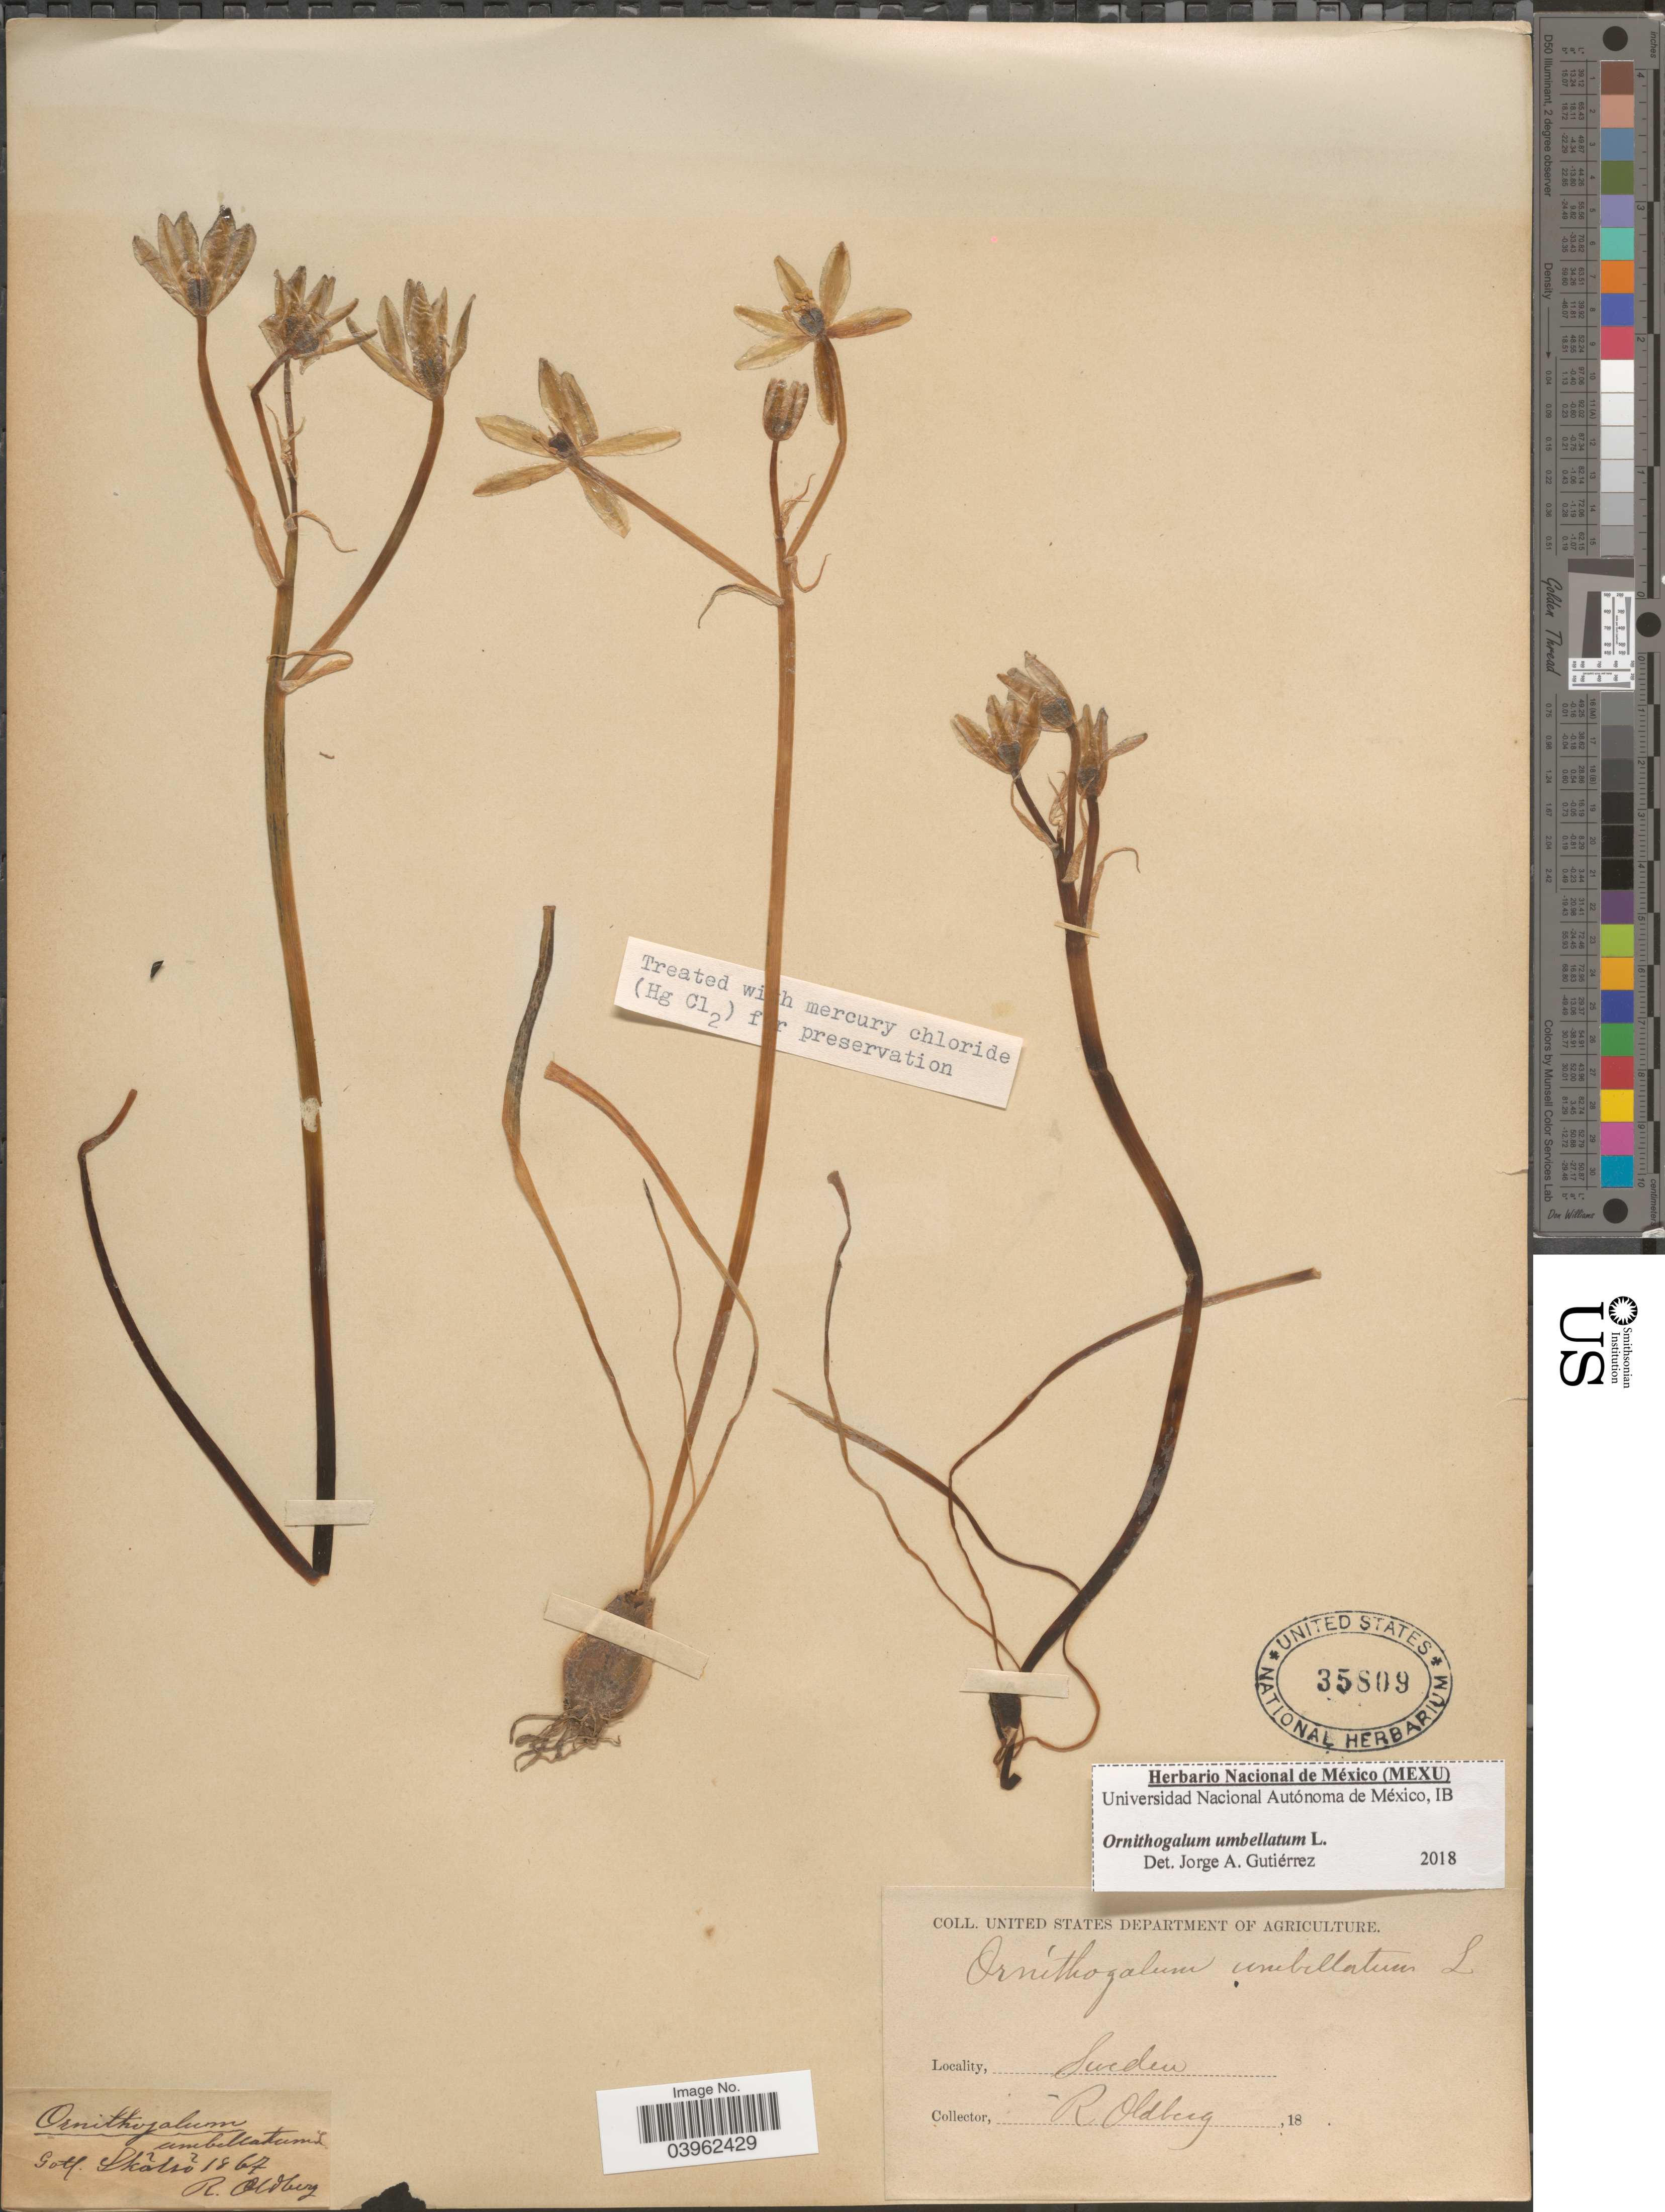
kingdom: Plantae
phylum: Tracheophyta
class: Liliopsida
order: Asparagales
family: Asparagaceae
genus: Ornithogalum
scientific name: Ornithogalum umbellatum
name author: L.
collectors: R. Oldberg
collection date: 1867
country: Sweden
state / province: Gotland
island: Gotland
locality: Gotl. Skälsö.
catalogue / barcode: US 35809